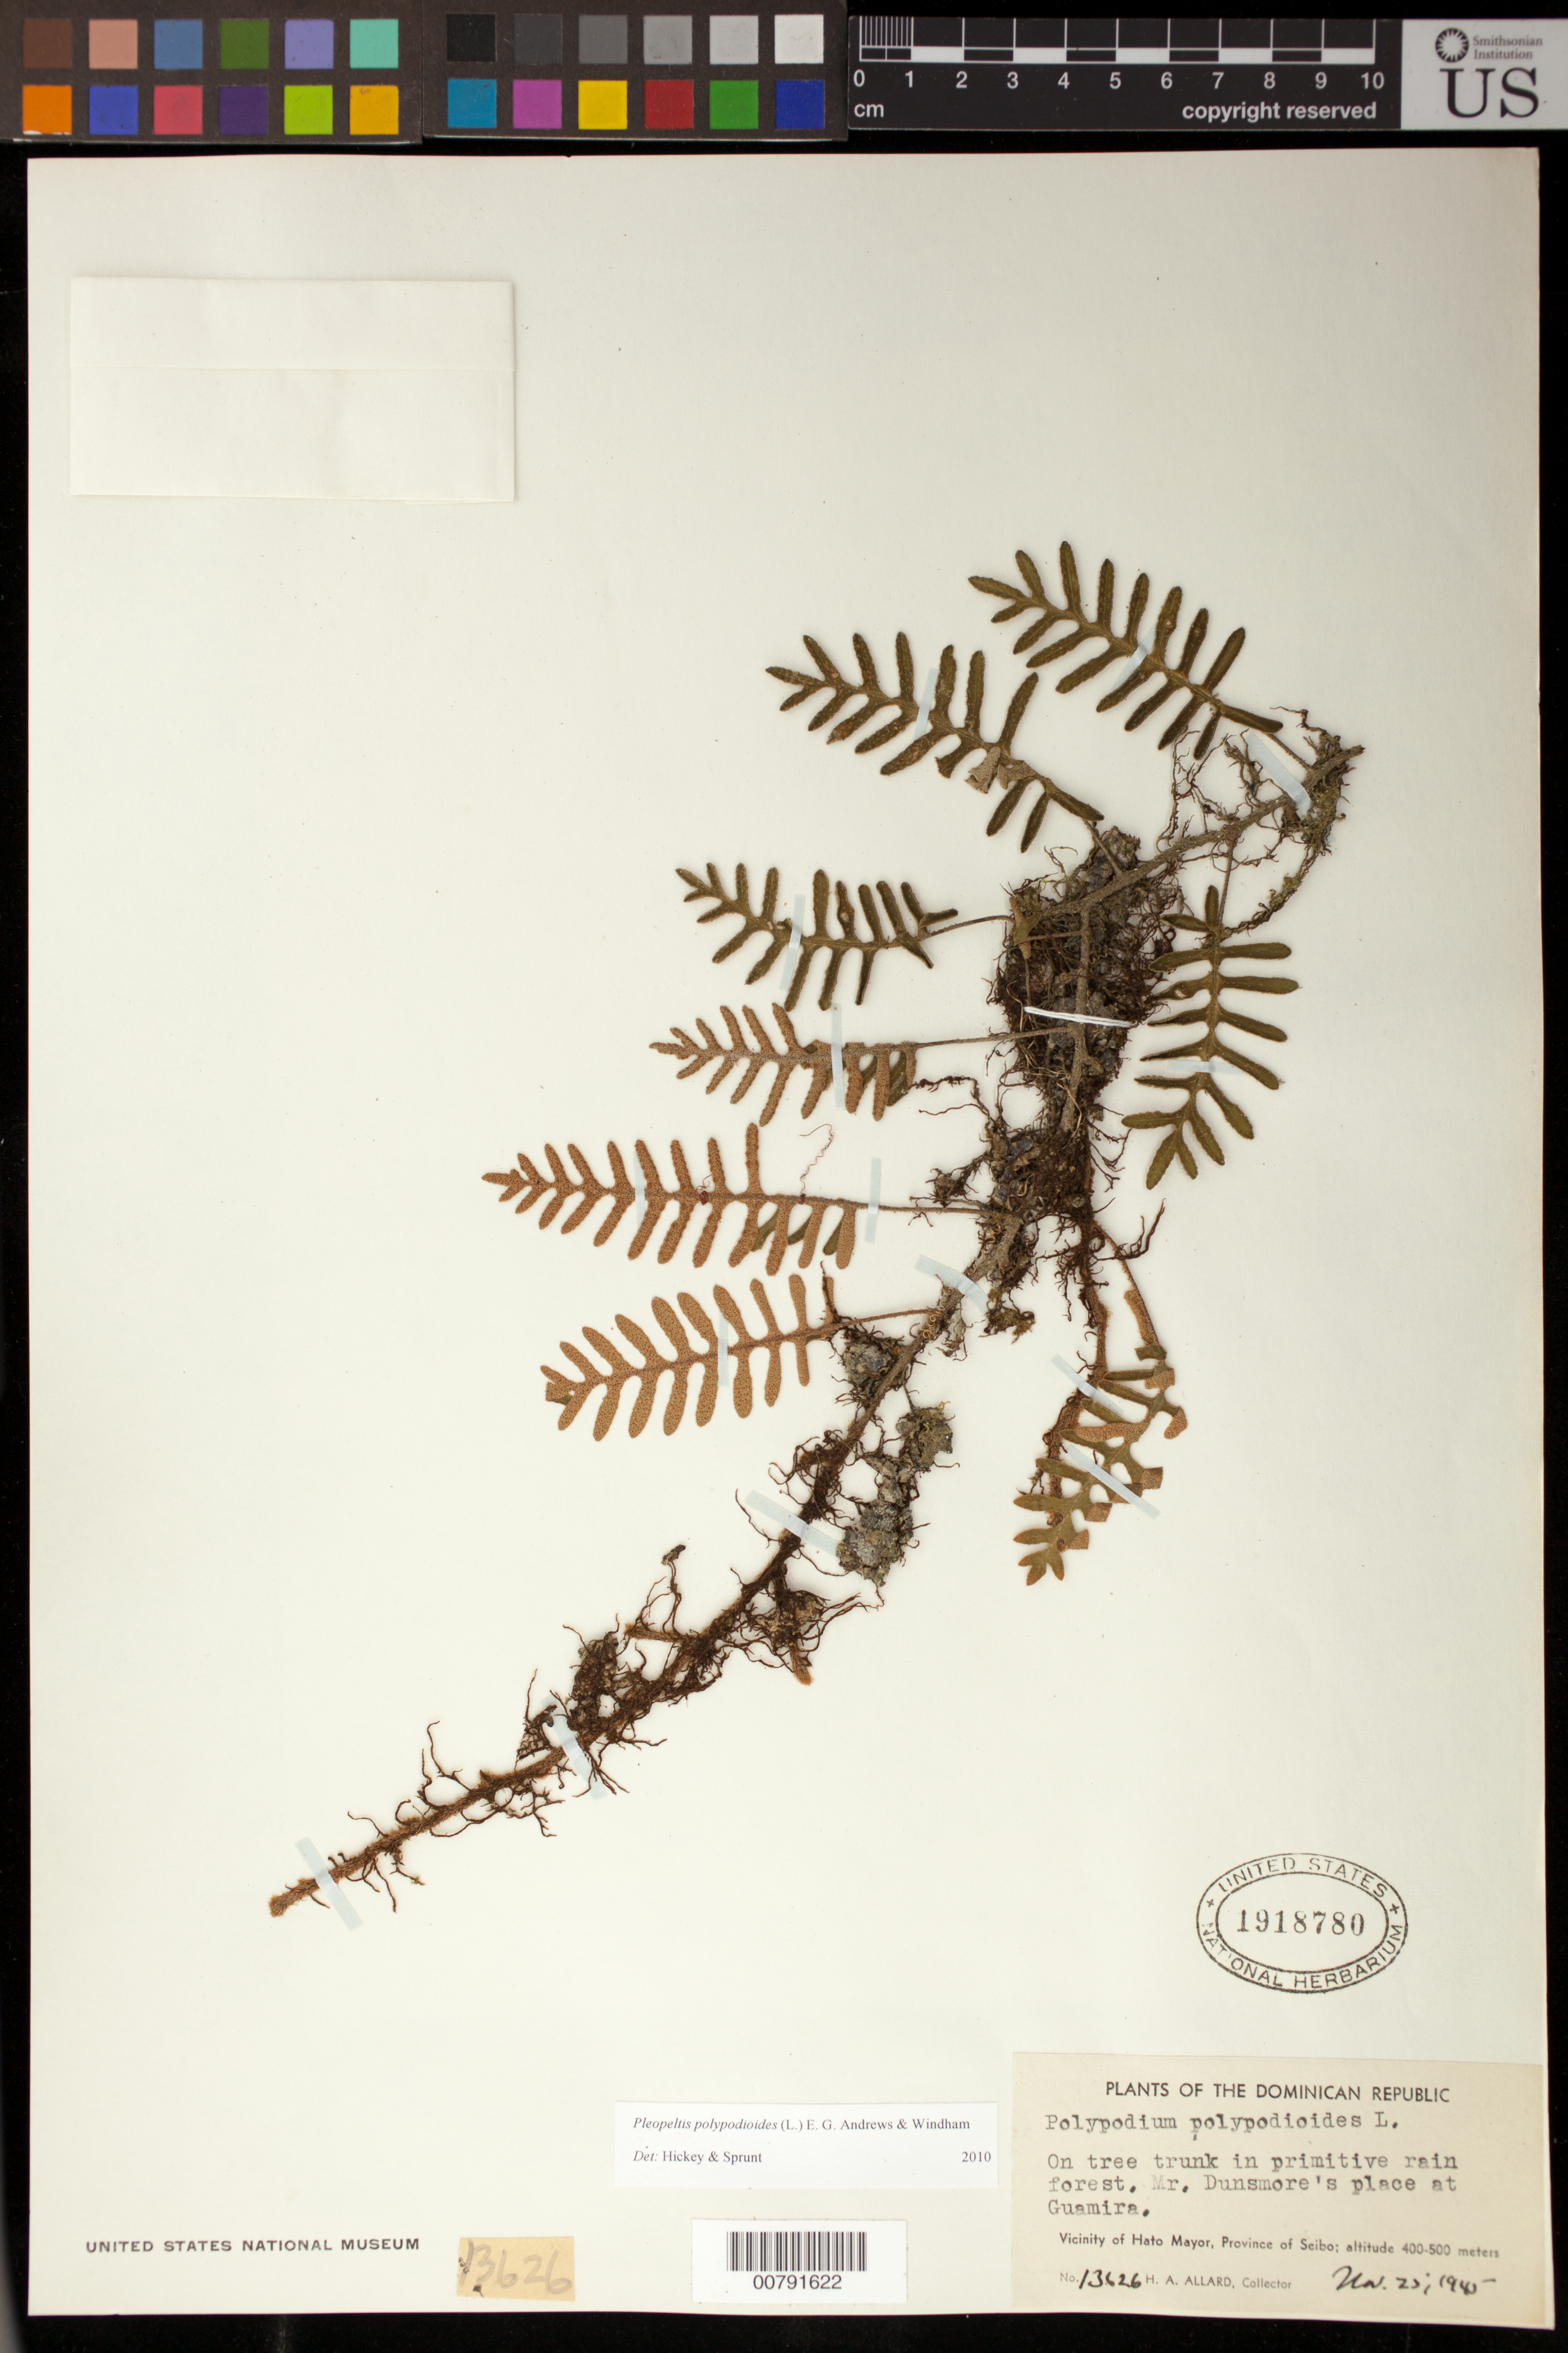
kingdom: Plantae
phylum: Tracheophyta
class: Polypodiopsida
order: Polypodiales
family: Polypodiaceae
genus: Pleopeltis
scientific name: Pleopeltis polypodioides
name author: (L.) E.G. Andrews & Windham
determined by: Hickey, R. J.; Sprunt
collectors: H. A. Allard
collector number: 13626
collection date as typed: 25 Nov 1945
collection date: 1945-11-25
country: Dominican Republic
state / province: El Seibo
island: Hispaniola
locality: Hato Mayor, Guamira, Mr. Dunsmore's place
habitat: On tree trunk in primitive rainforest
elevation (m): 400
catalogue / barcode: US 1918780